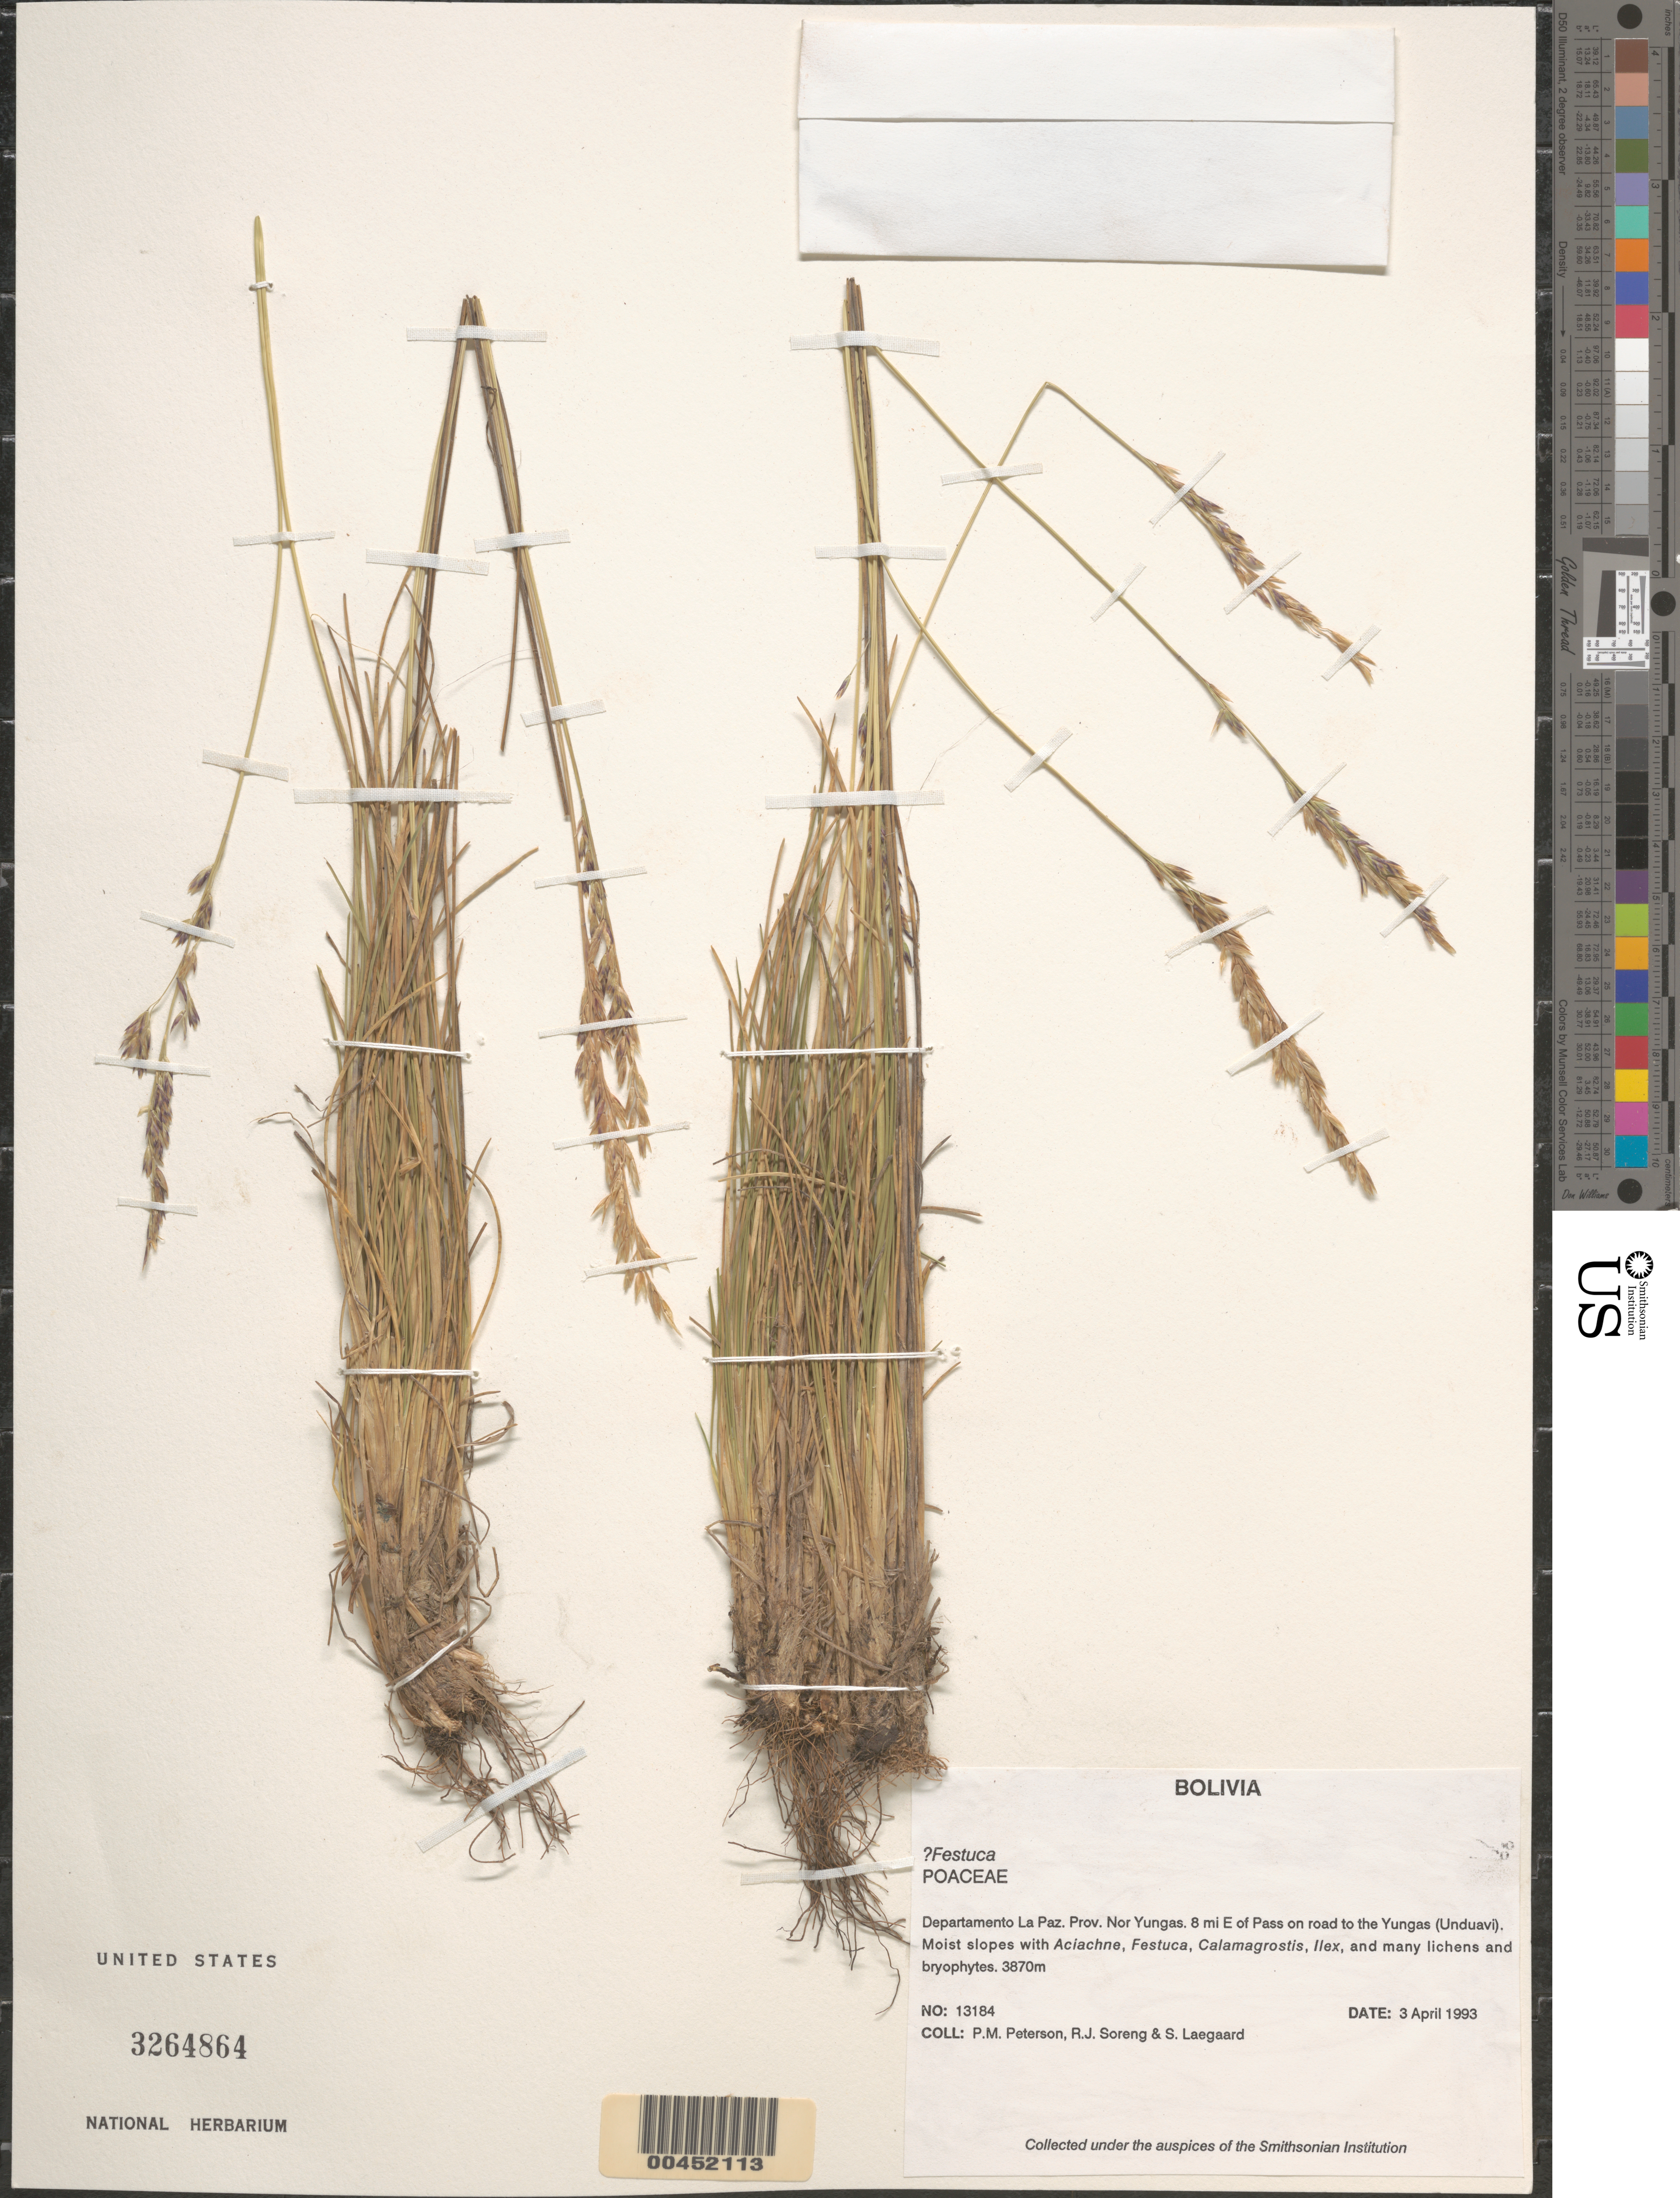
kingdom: Plantae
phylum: Tracheophyta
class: Liliopsida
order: Poales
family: Poaceae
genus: Festuca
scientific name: Festuca sp.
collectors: P. M. Peterson, R. J. Soreng & S. Lægaard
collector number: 13184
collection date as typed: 03 Apr 1993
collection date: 1993-04-03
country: Bolivia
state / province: La Paz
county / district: Nor Yungas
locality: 8 mi E of Pass on road to the Yungas (Unduavi).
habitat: Moist slopes with Aciachne, Festuca, Calamagrostis, Ilex, and many lichens and bryophytes.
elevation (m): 3870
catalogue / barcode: US 3264864